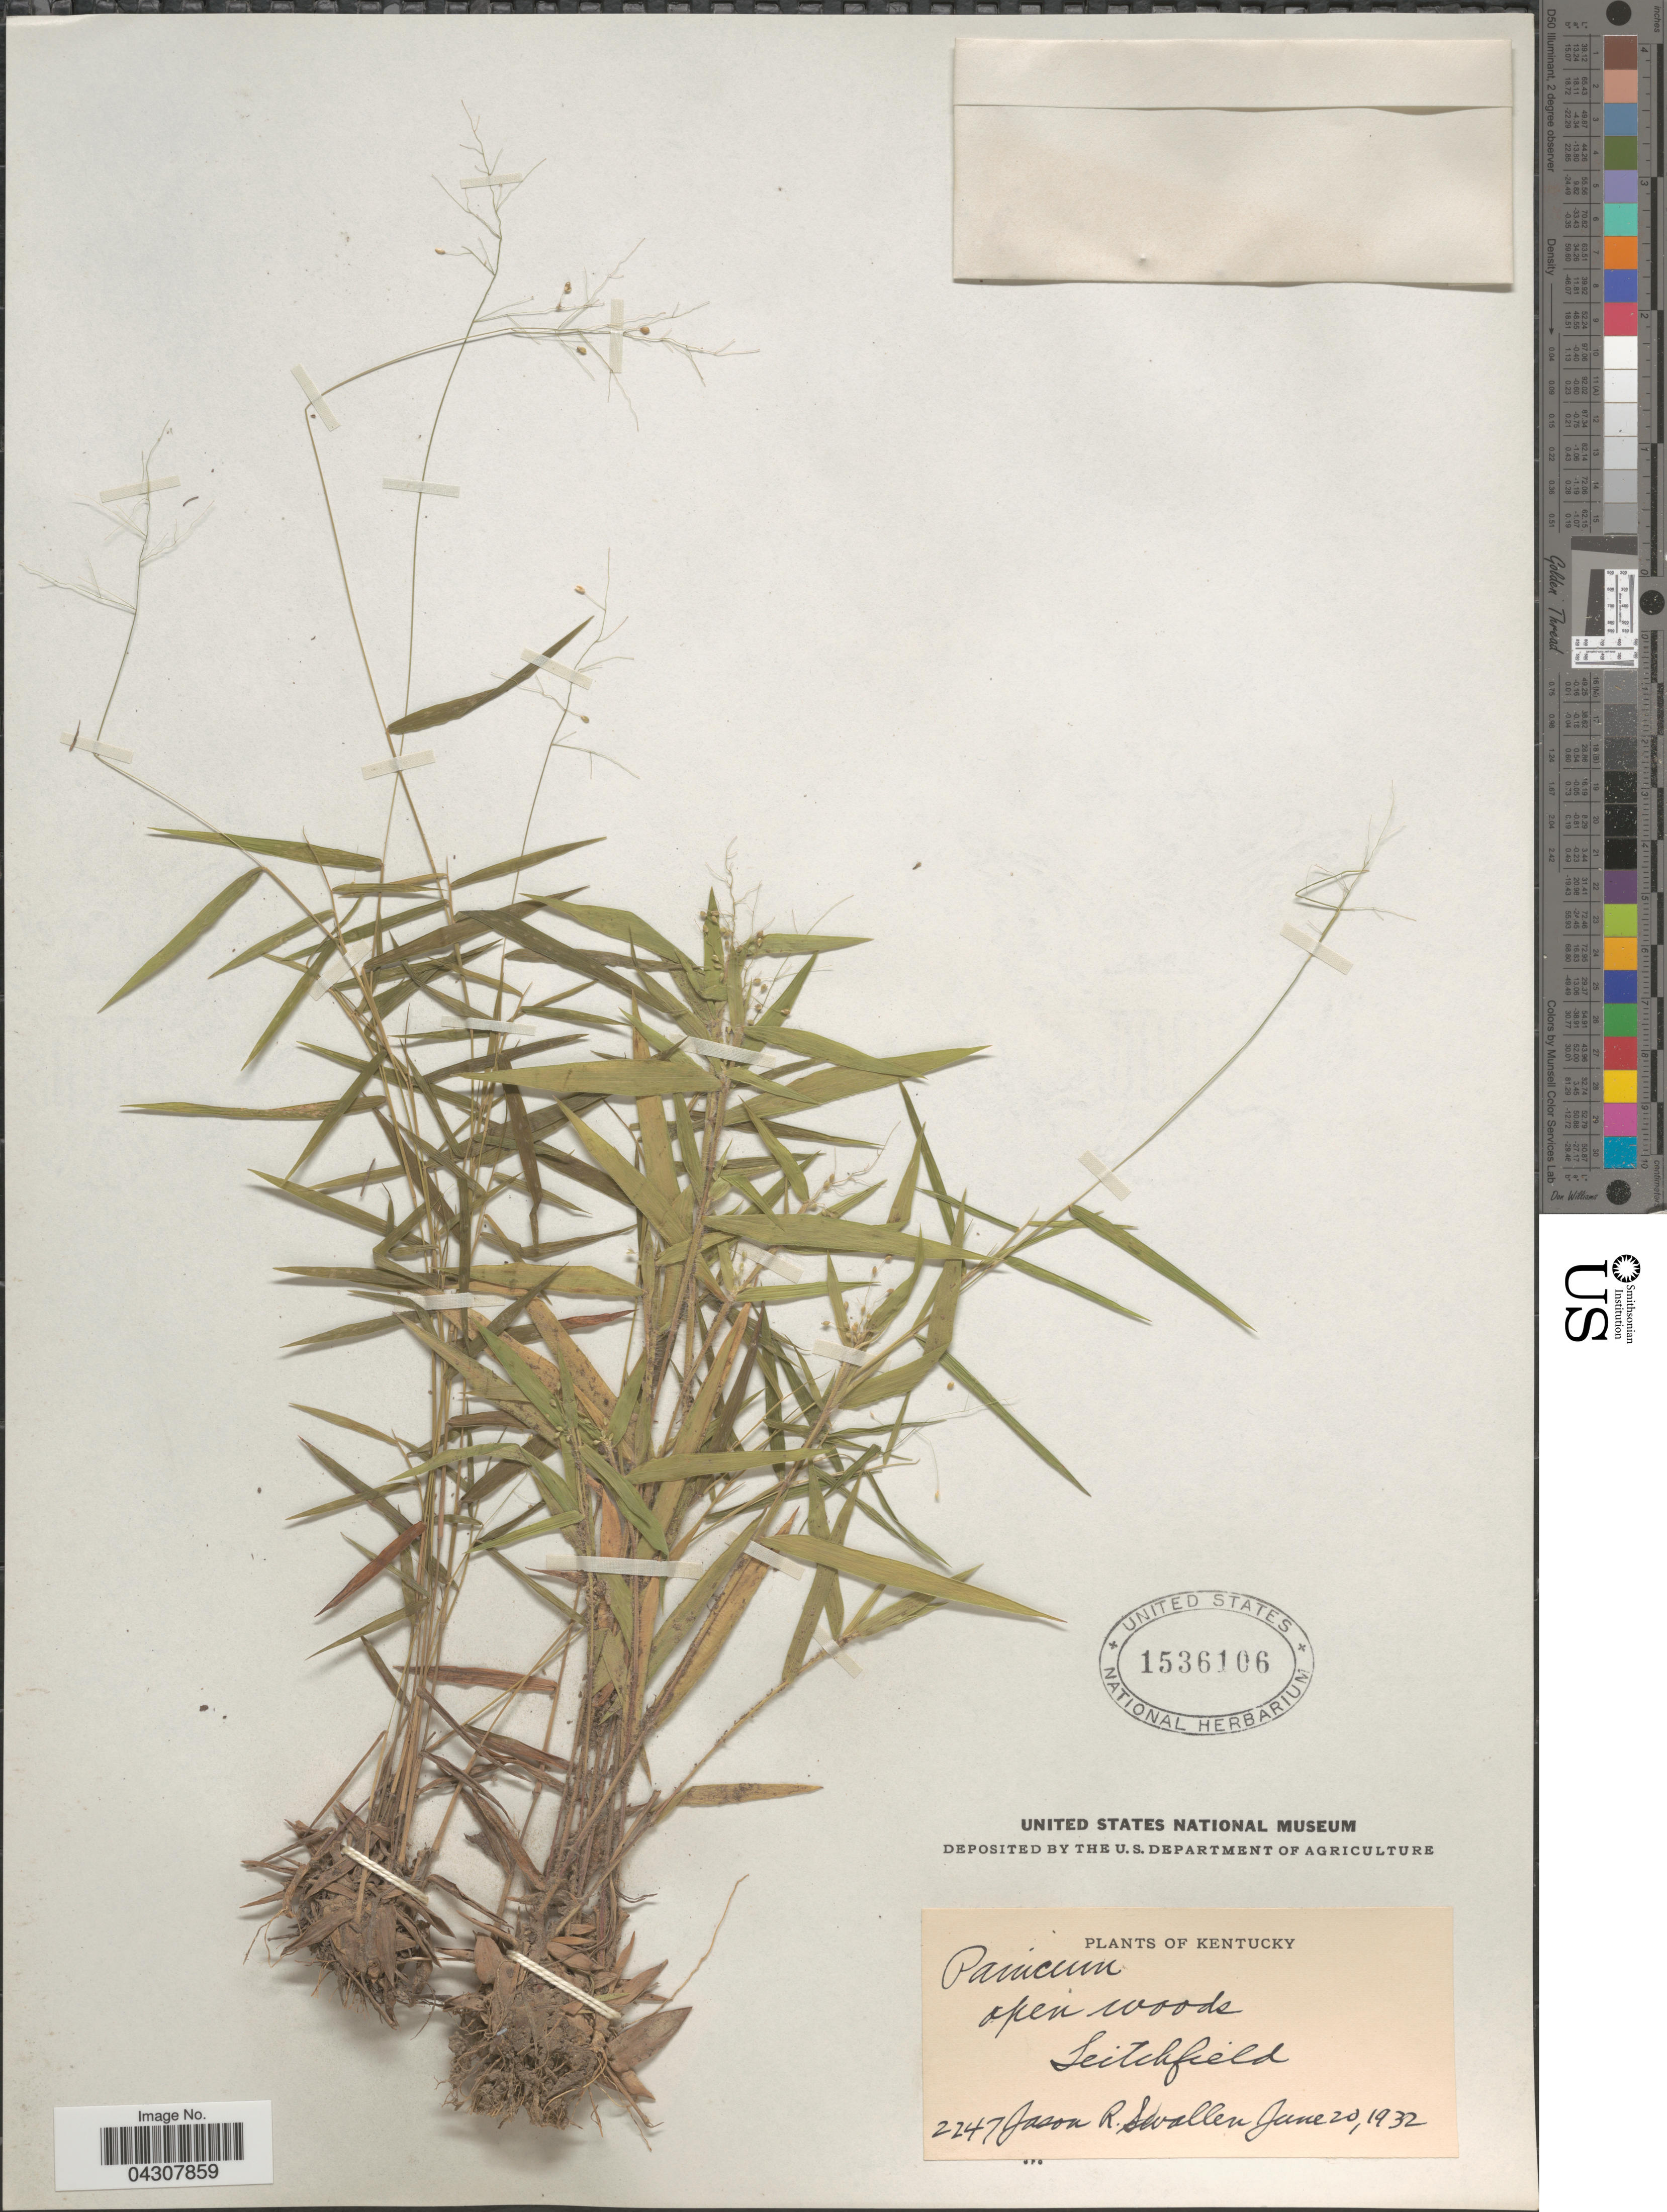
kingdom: Plantae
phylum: Tracheophyta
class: Liliopsida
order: Poales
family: Poaceae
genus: Dichanthelium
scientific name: Dichanthelium acuminatum var. acuminatum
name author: (Sw.) Gould & C.A. Clark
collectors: J. R. Swallen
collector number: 2247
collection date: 1932-06-20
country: United States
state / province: Kentucky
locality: Leitchfield.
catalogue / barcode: US 1536106